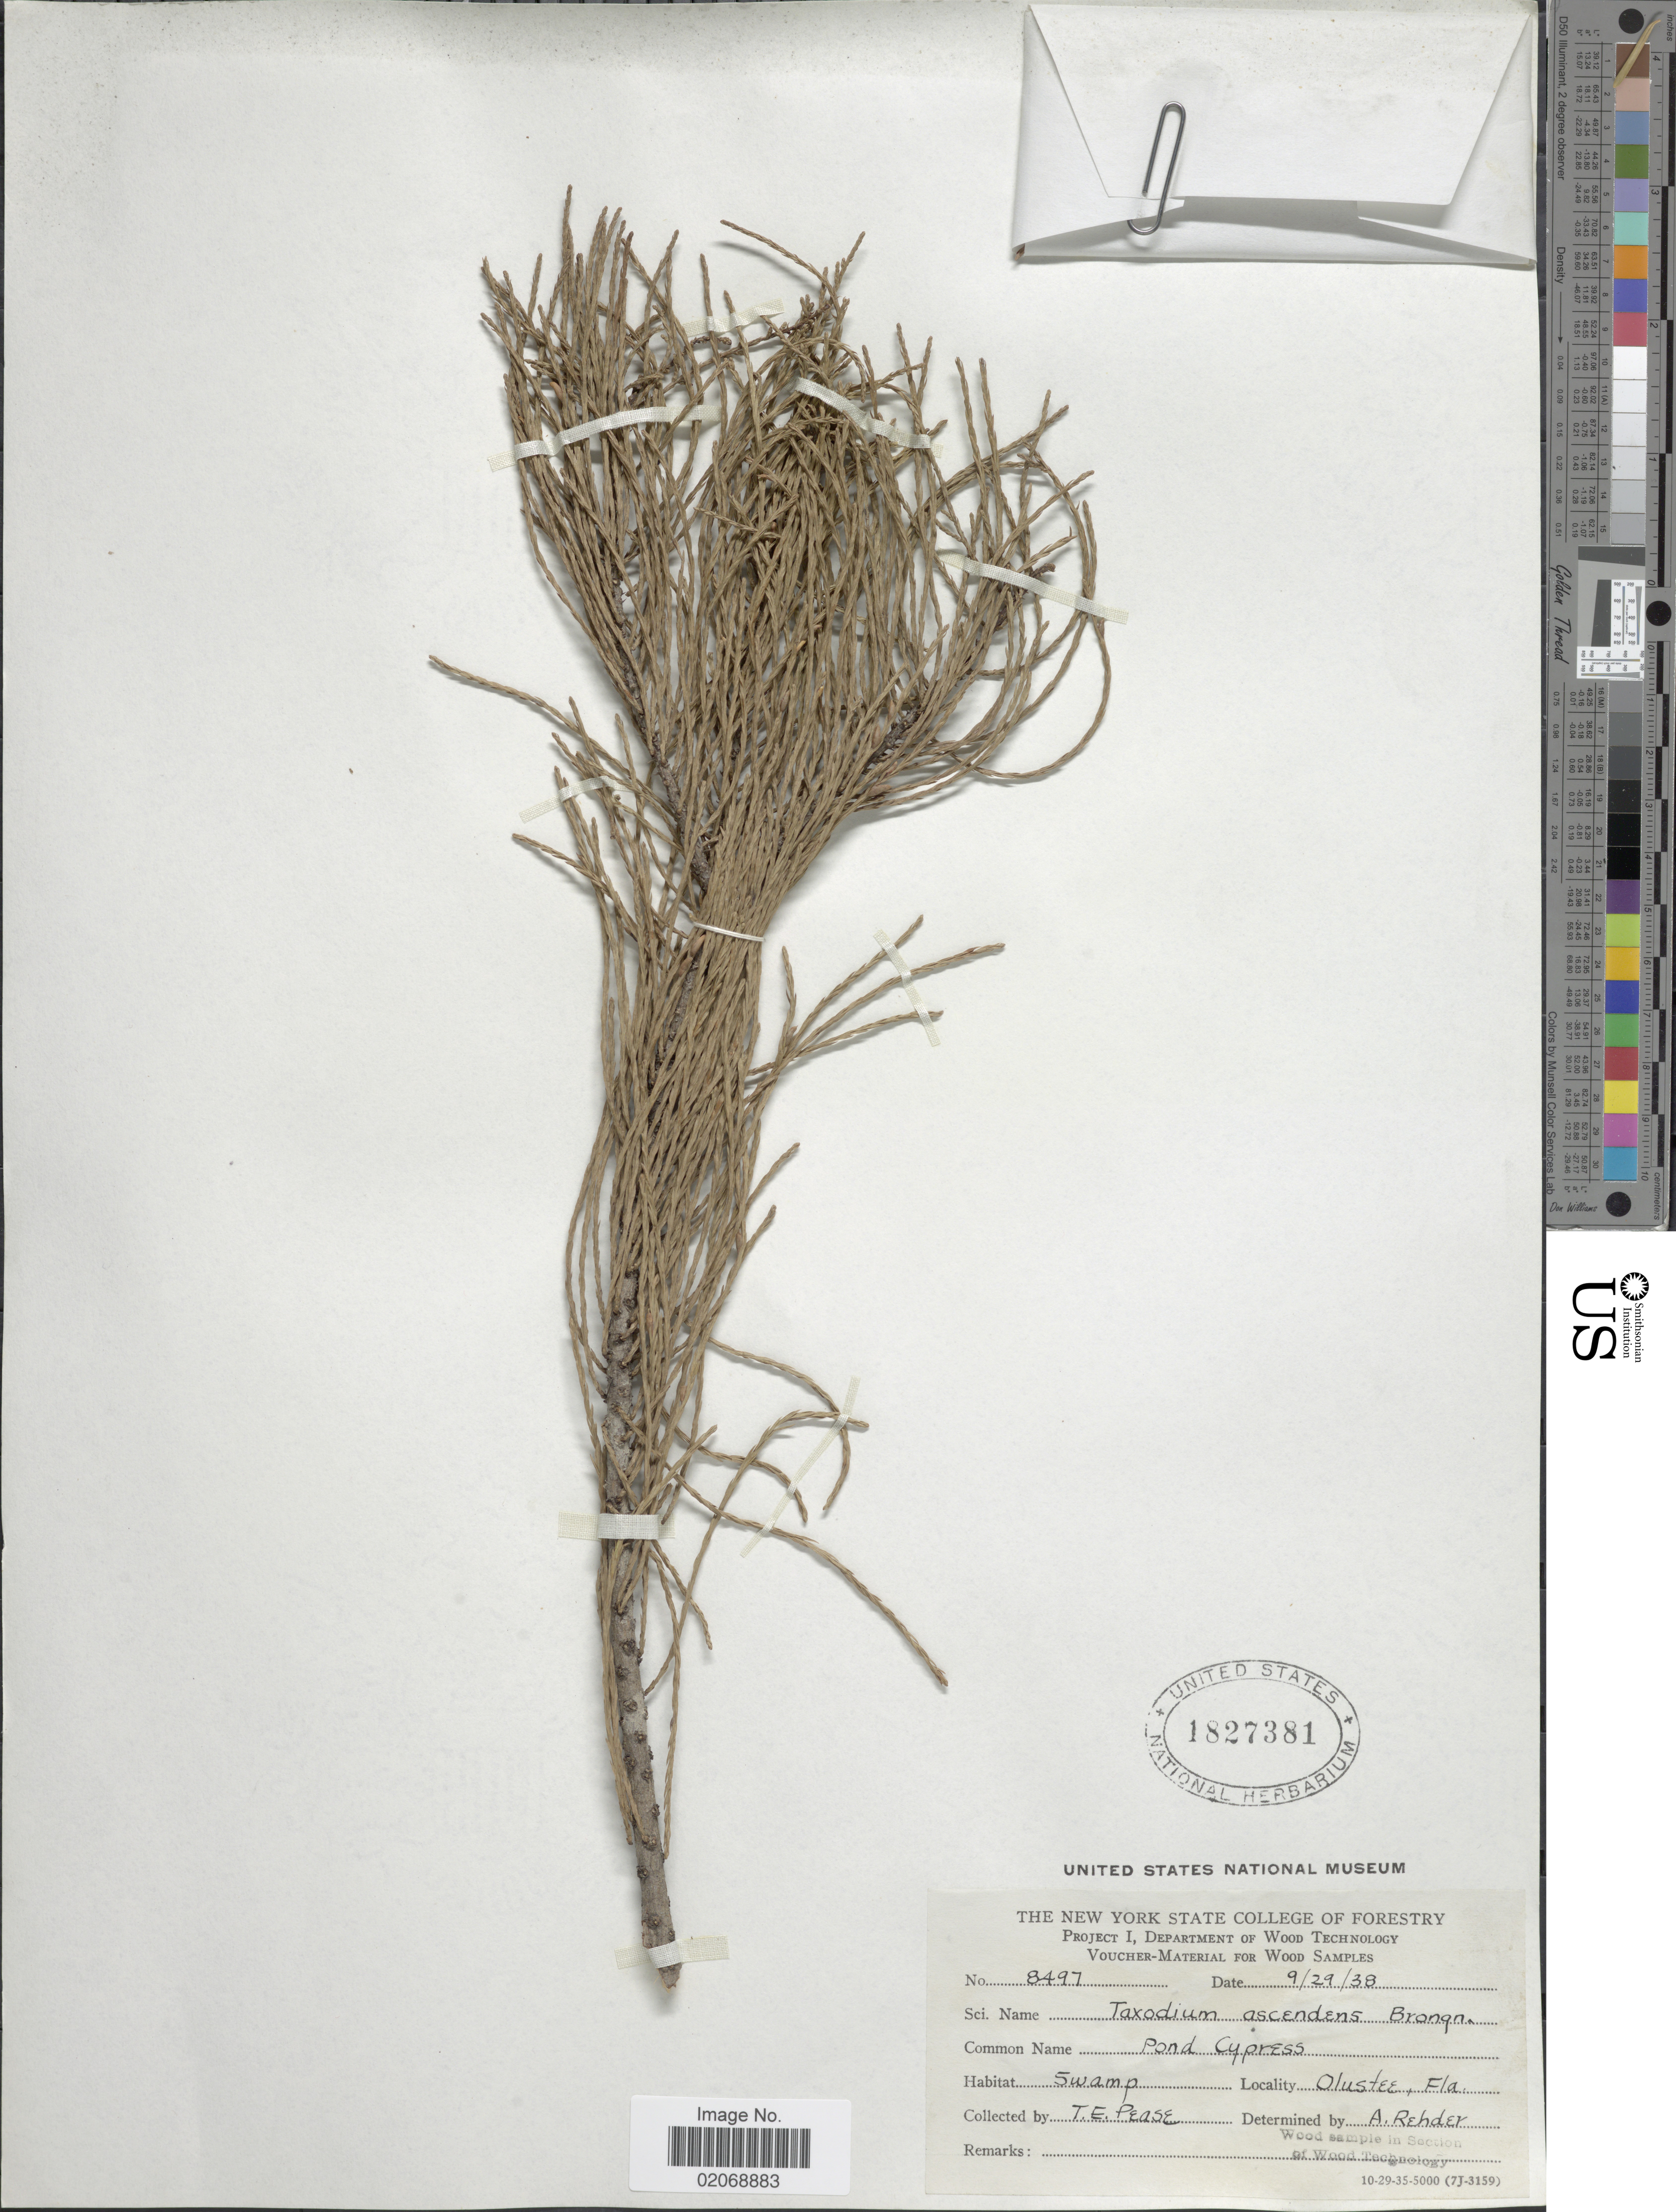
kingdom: Plantae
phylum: Tracheophyta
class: Pinopsida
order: Pinales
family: Cupressaceae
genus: Taxodium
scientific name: Taxodium ascendens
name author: Brongn.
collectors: T. Pease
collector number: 8497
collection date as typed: Transcribed d/m/y: 29/9/38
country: United States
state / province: Florida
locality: Olustee, Fla.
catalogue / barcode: US 1827381